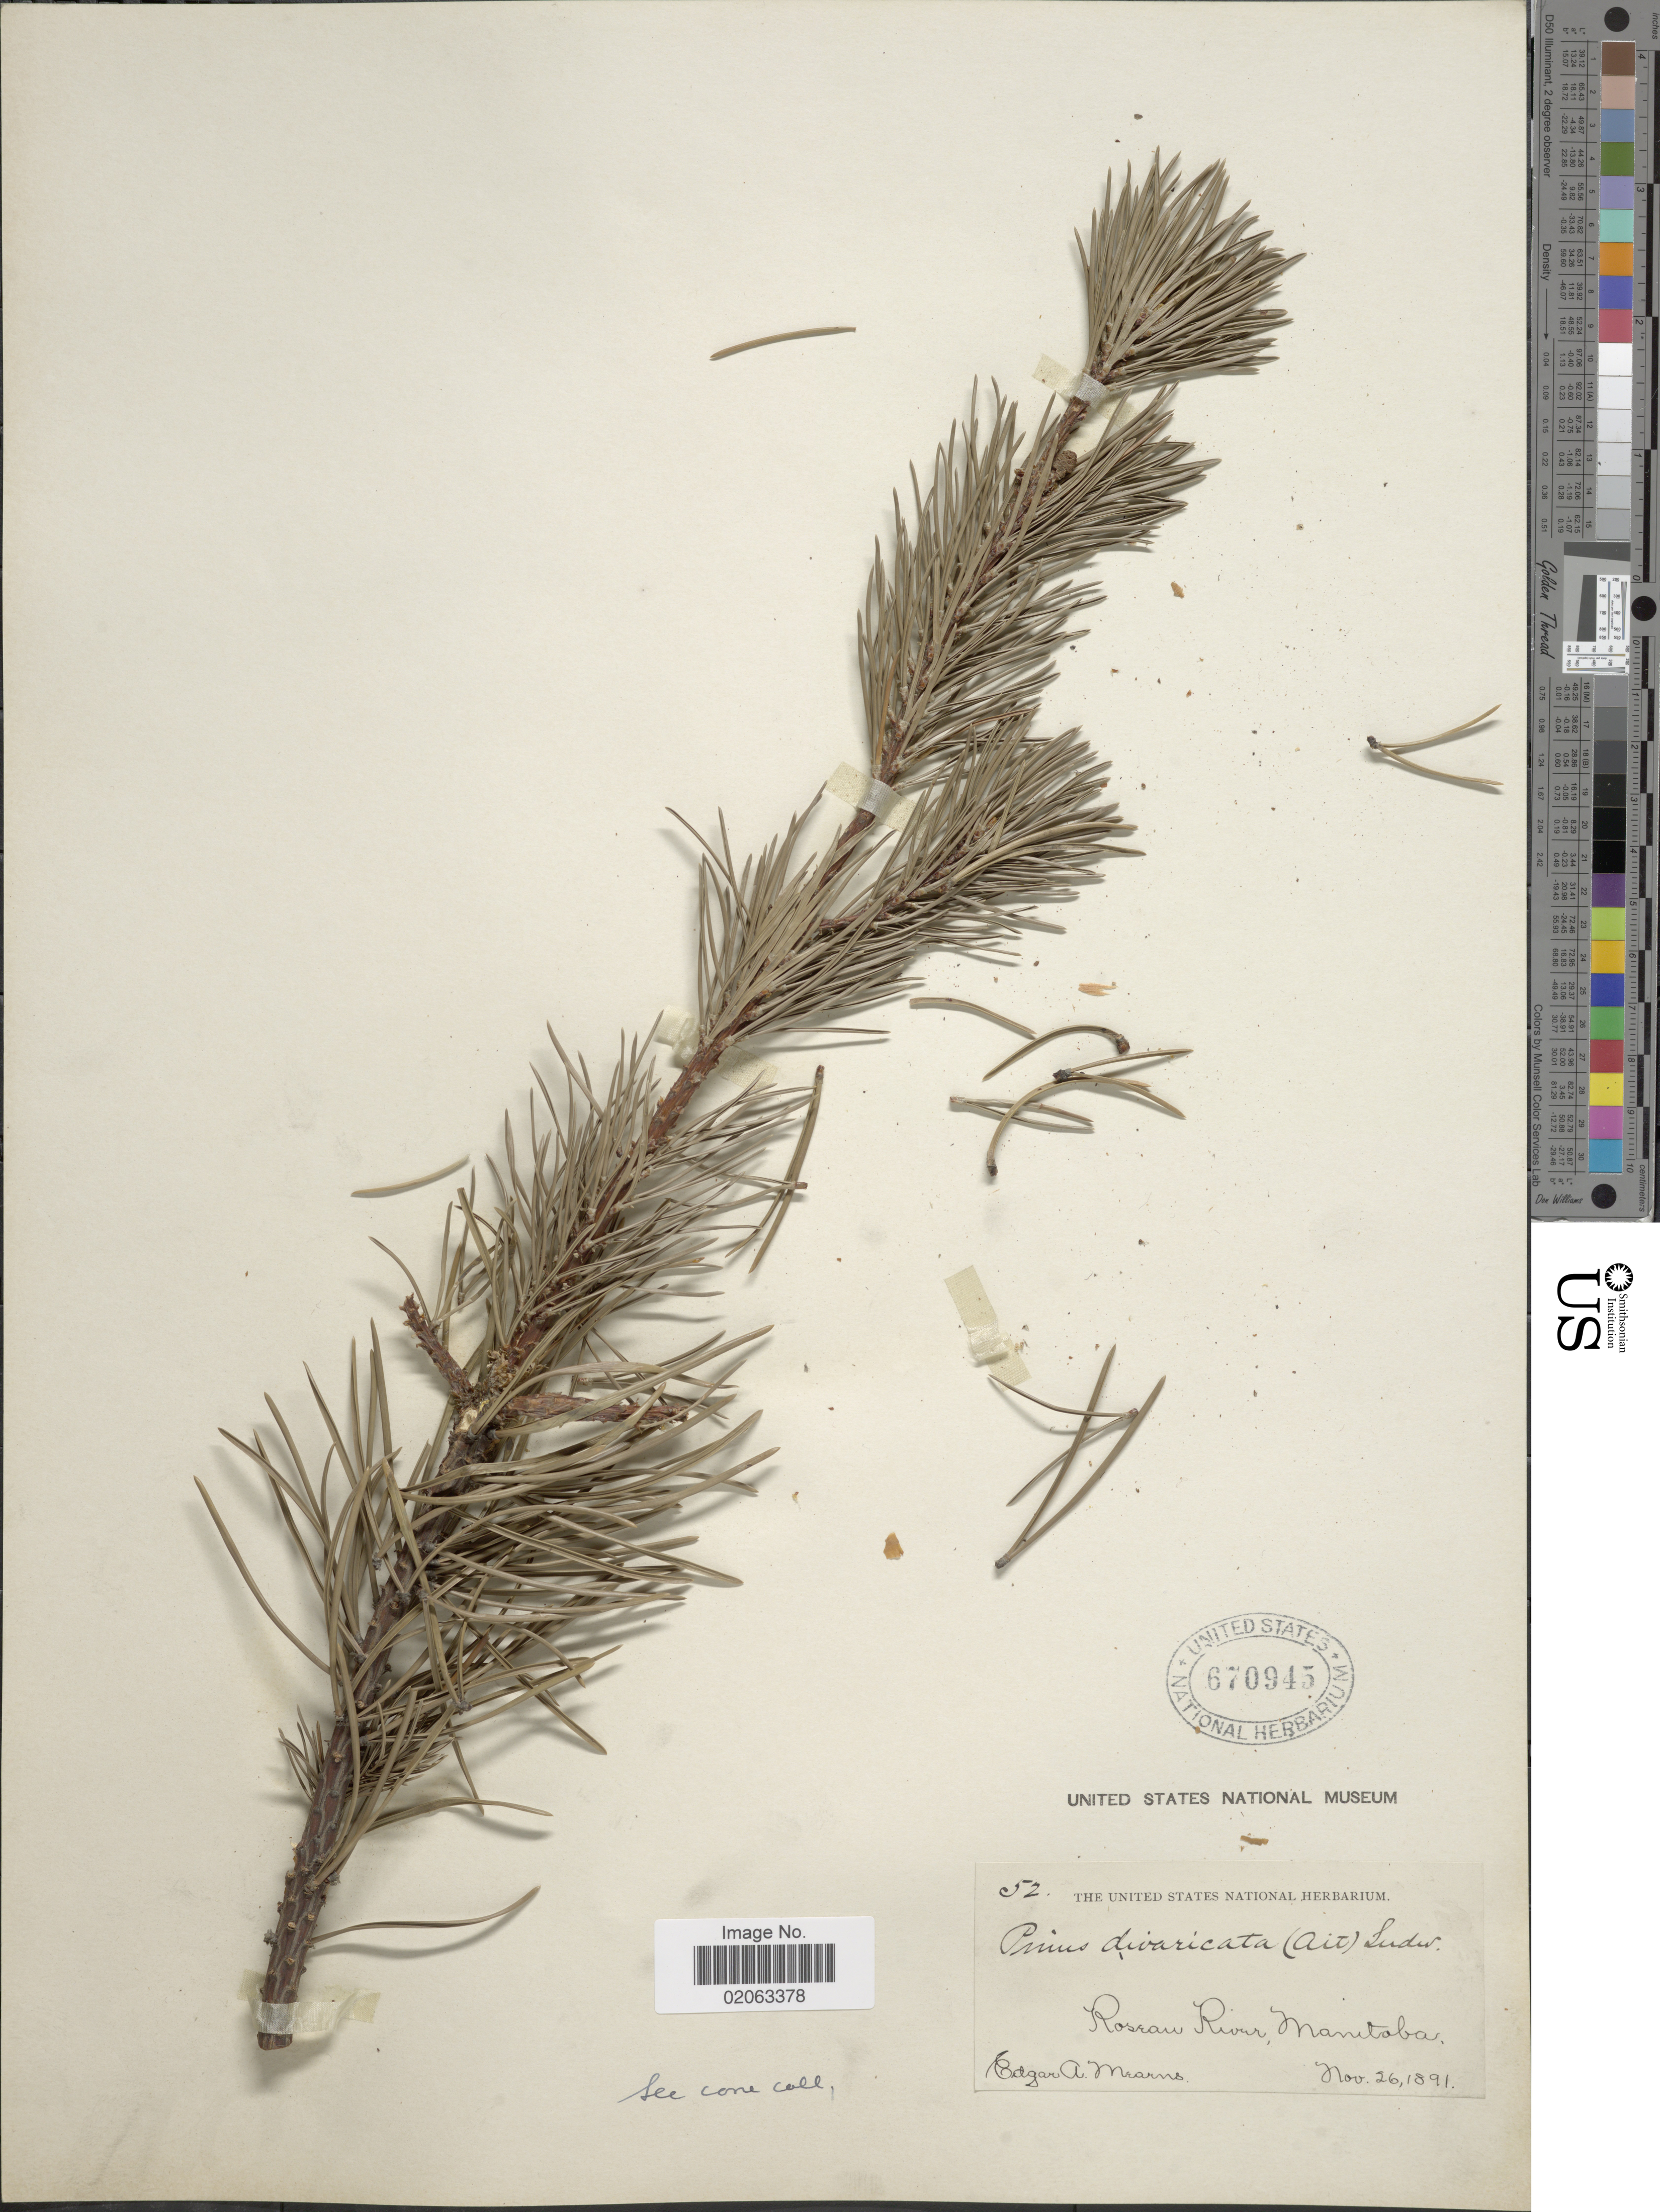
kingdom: Plantae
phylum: Tracheophyta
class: Pinopsida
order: Pinales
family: Pinaceae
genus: Pinus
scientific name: Pinus banksiana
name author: Lamb.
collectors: E. A. Mearns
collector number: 52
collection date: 1891-11-26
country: Canada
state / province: Manitoba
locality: Roseau River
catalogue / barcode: US 670945